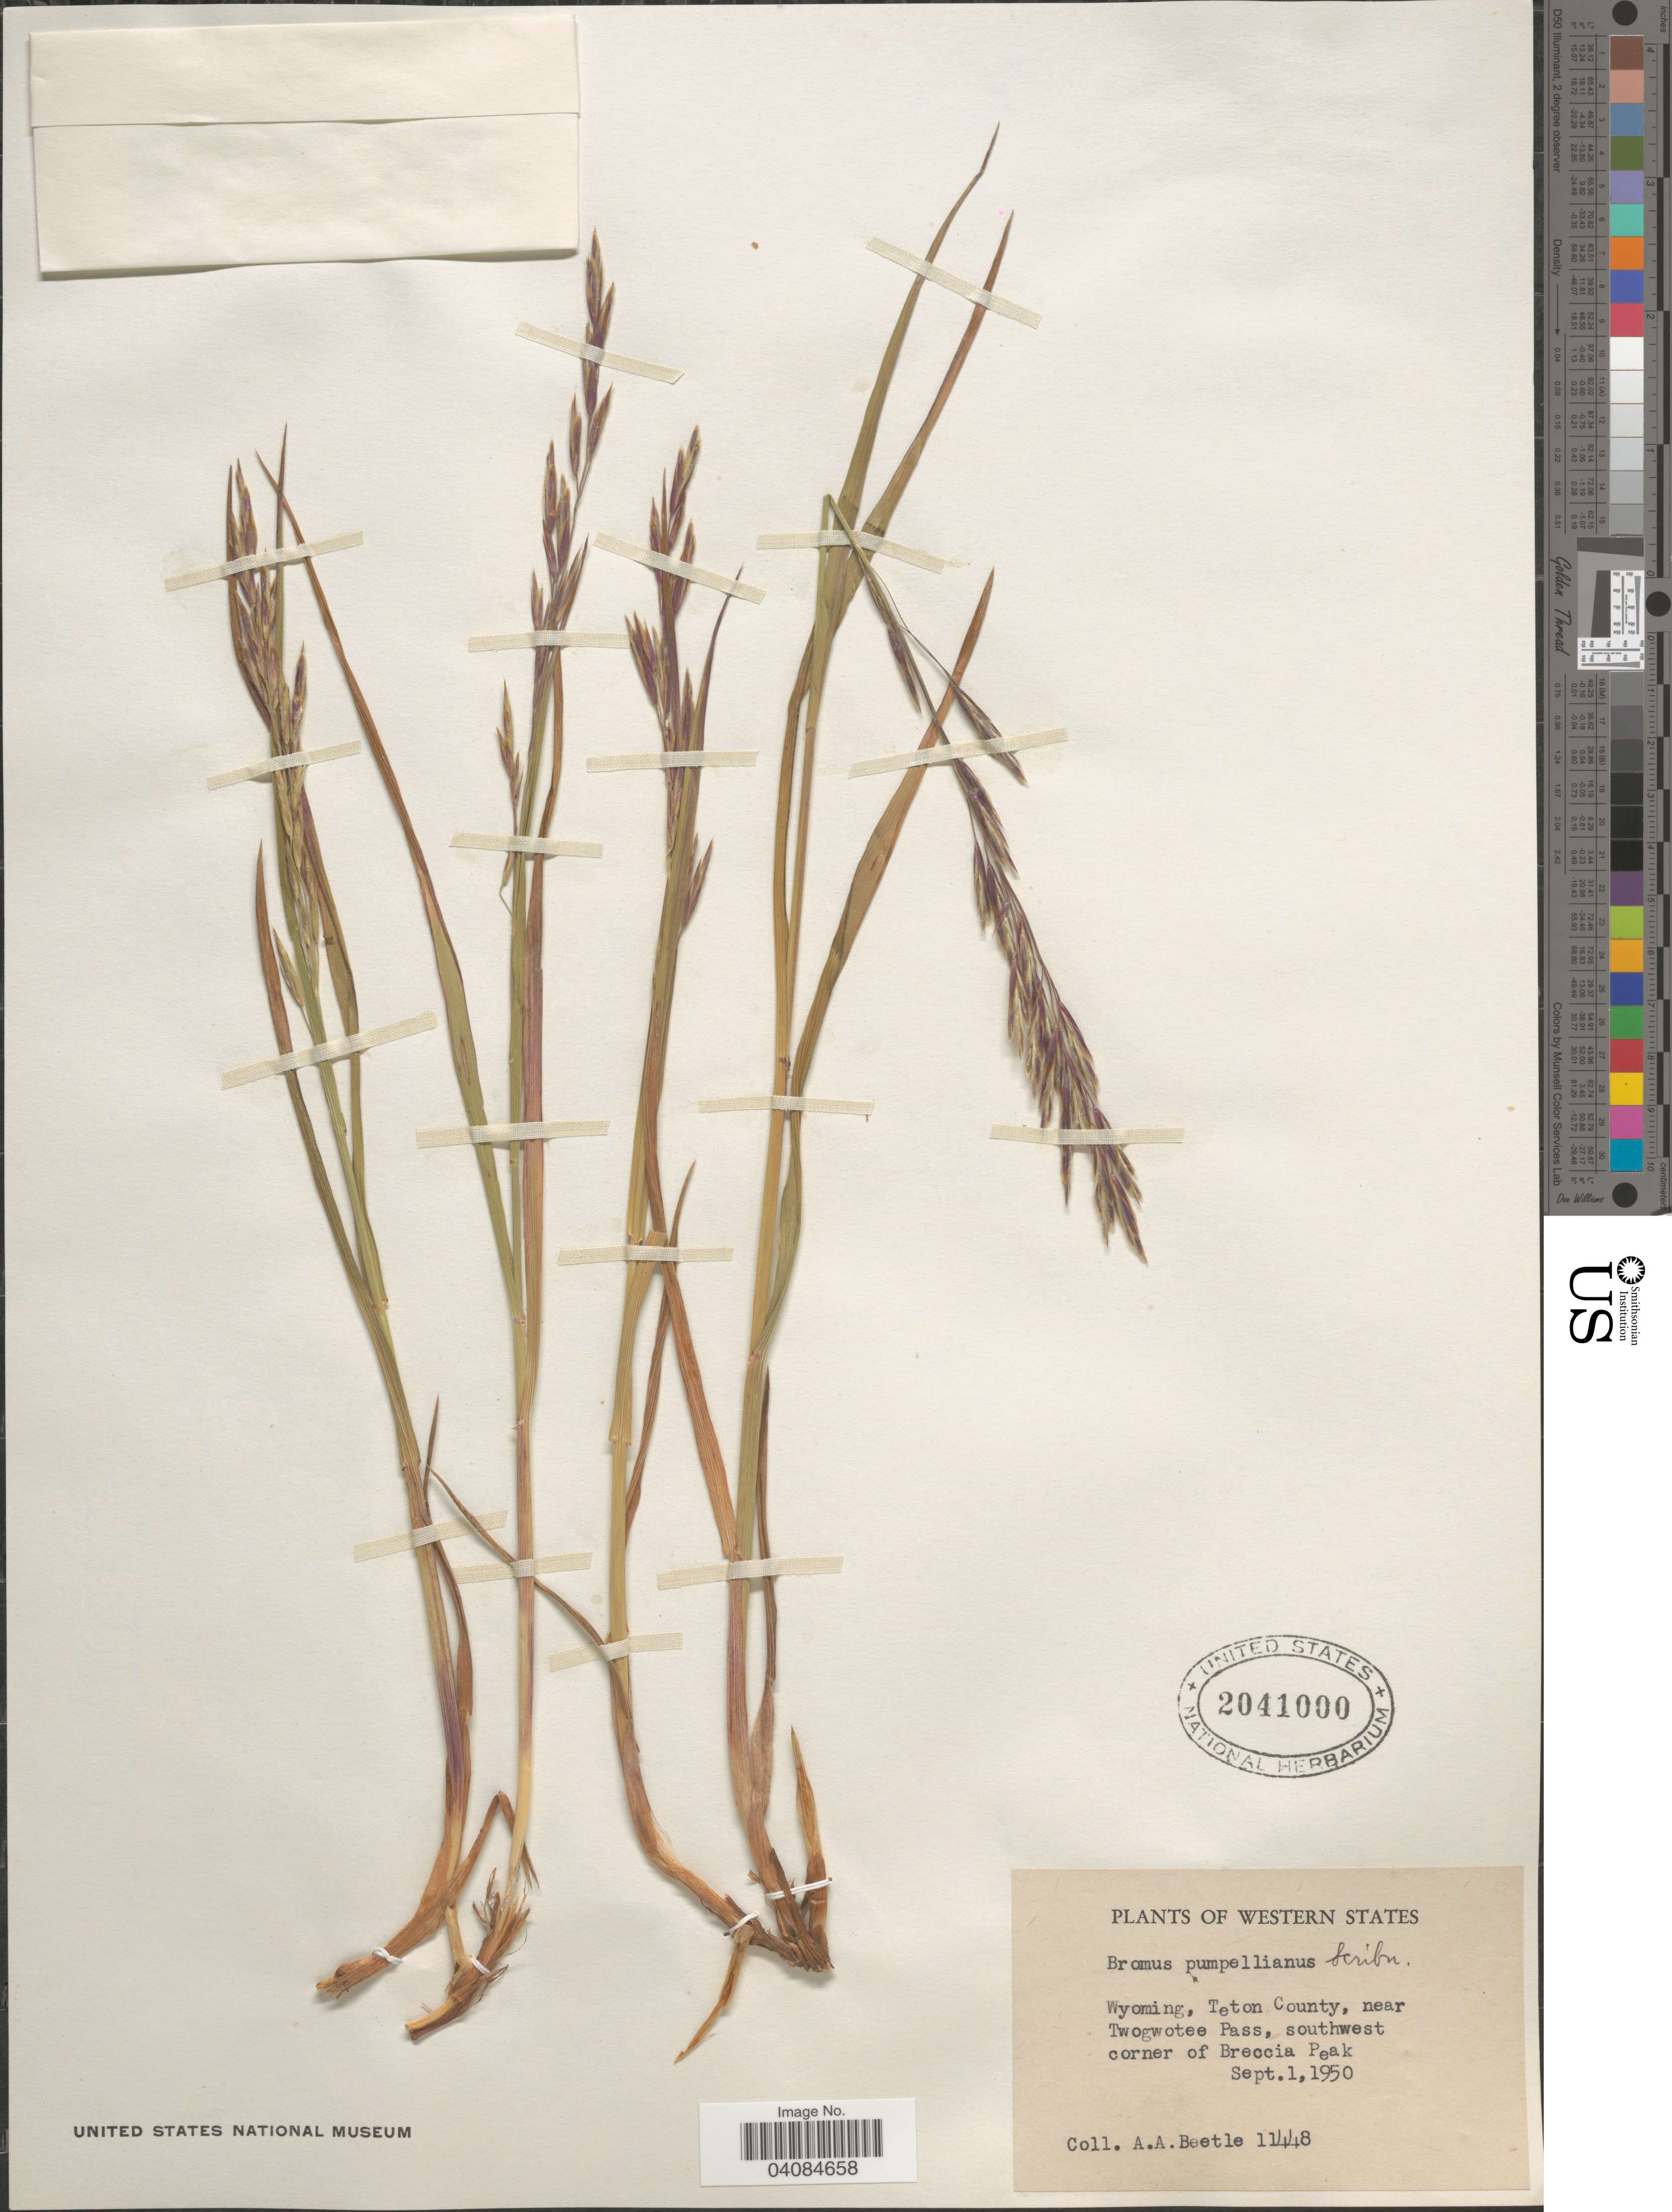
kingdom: Plantae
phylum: Tracheophyta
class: Liliopsida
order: Poales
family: Poaceae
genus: Bromus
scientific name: Bromus pumpellianus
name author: Scribn.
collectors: A. A. Beetle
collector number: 11448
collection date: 1950-09-01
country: United States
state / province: Wyoming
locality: Western States. Teton County, near Twogwotee Pass, southwest corner of Breccia Peak.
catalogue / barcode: US 2041000